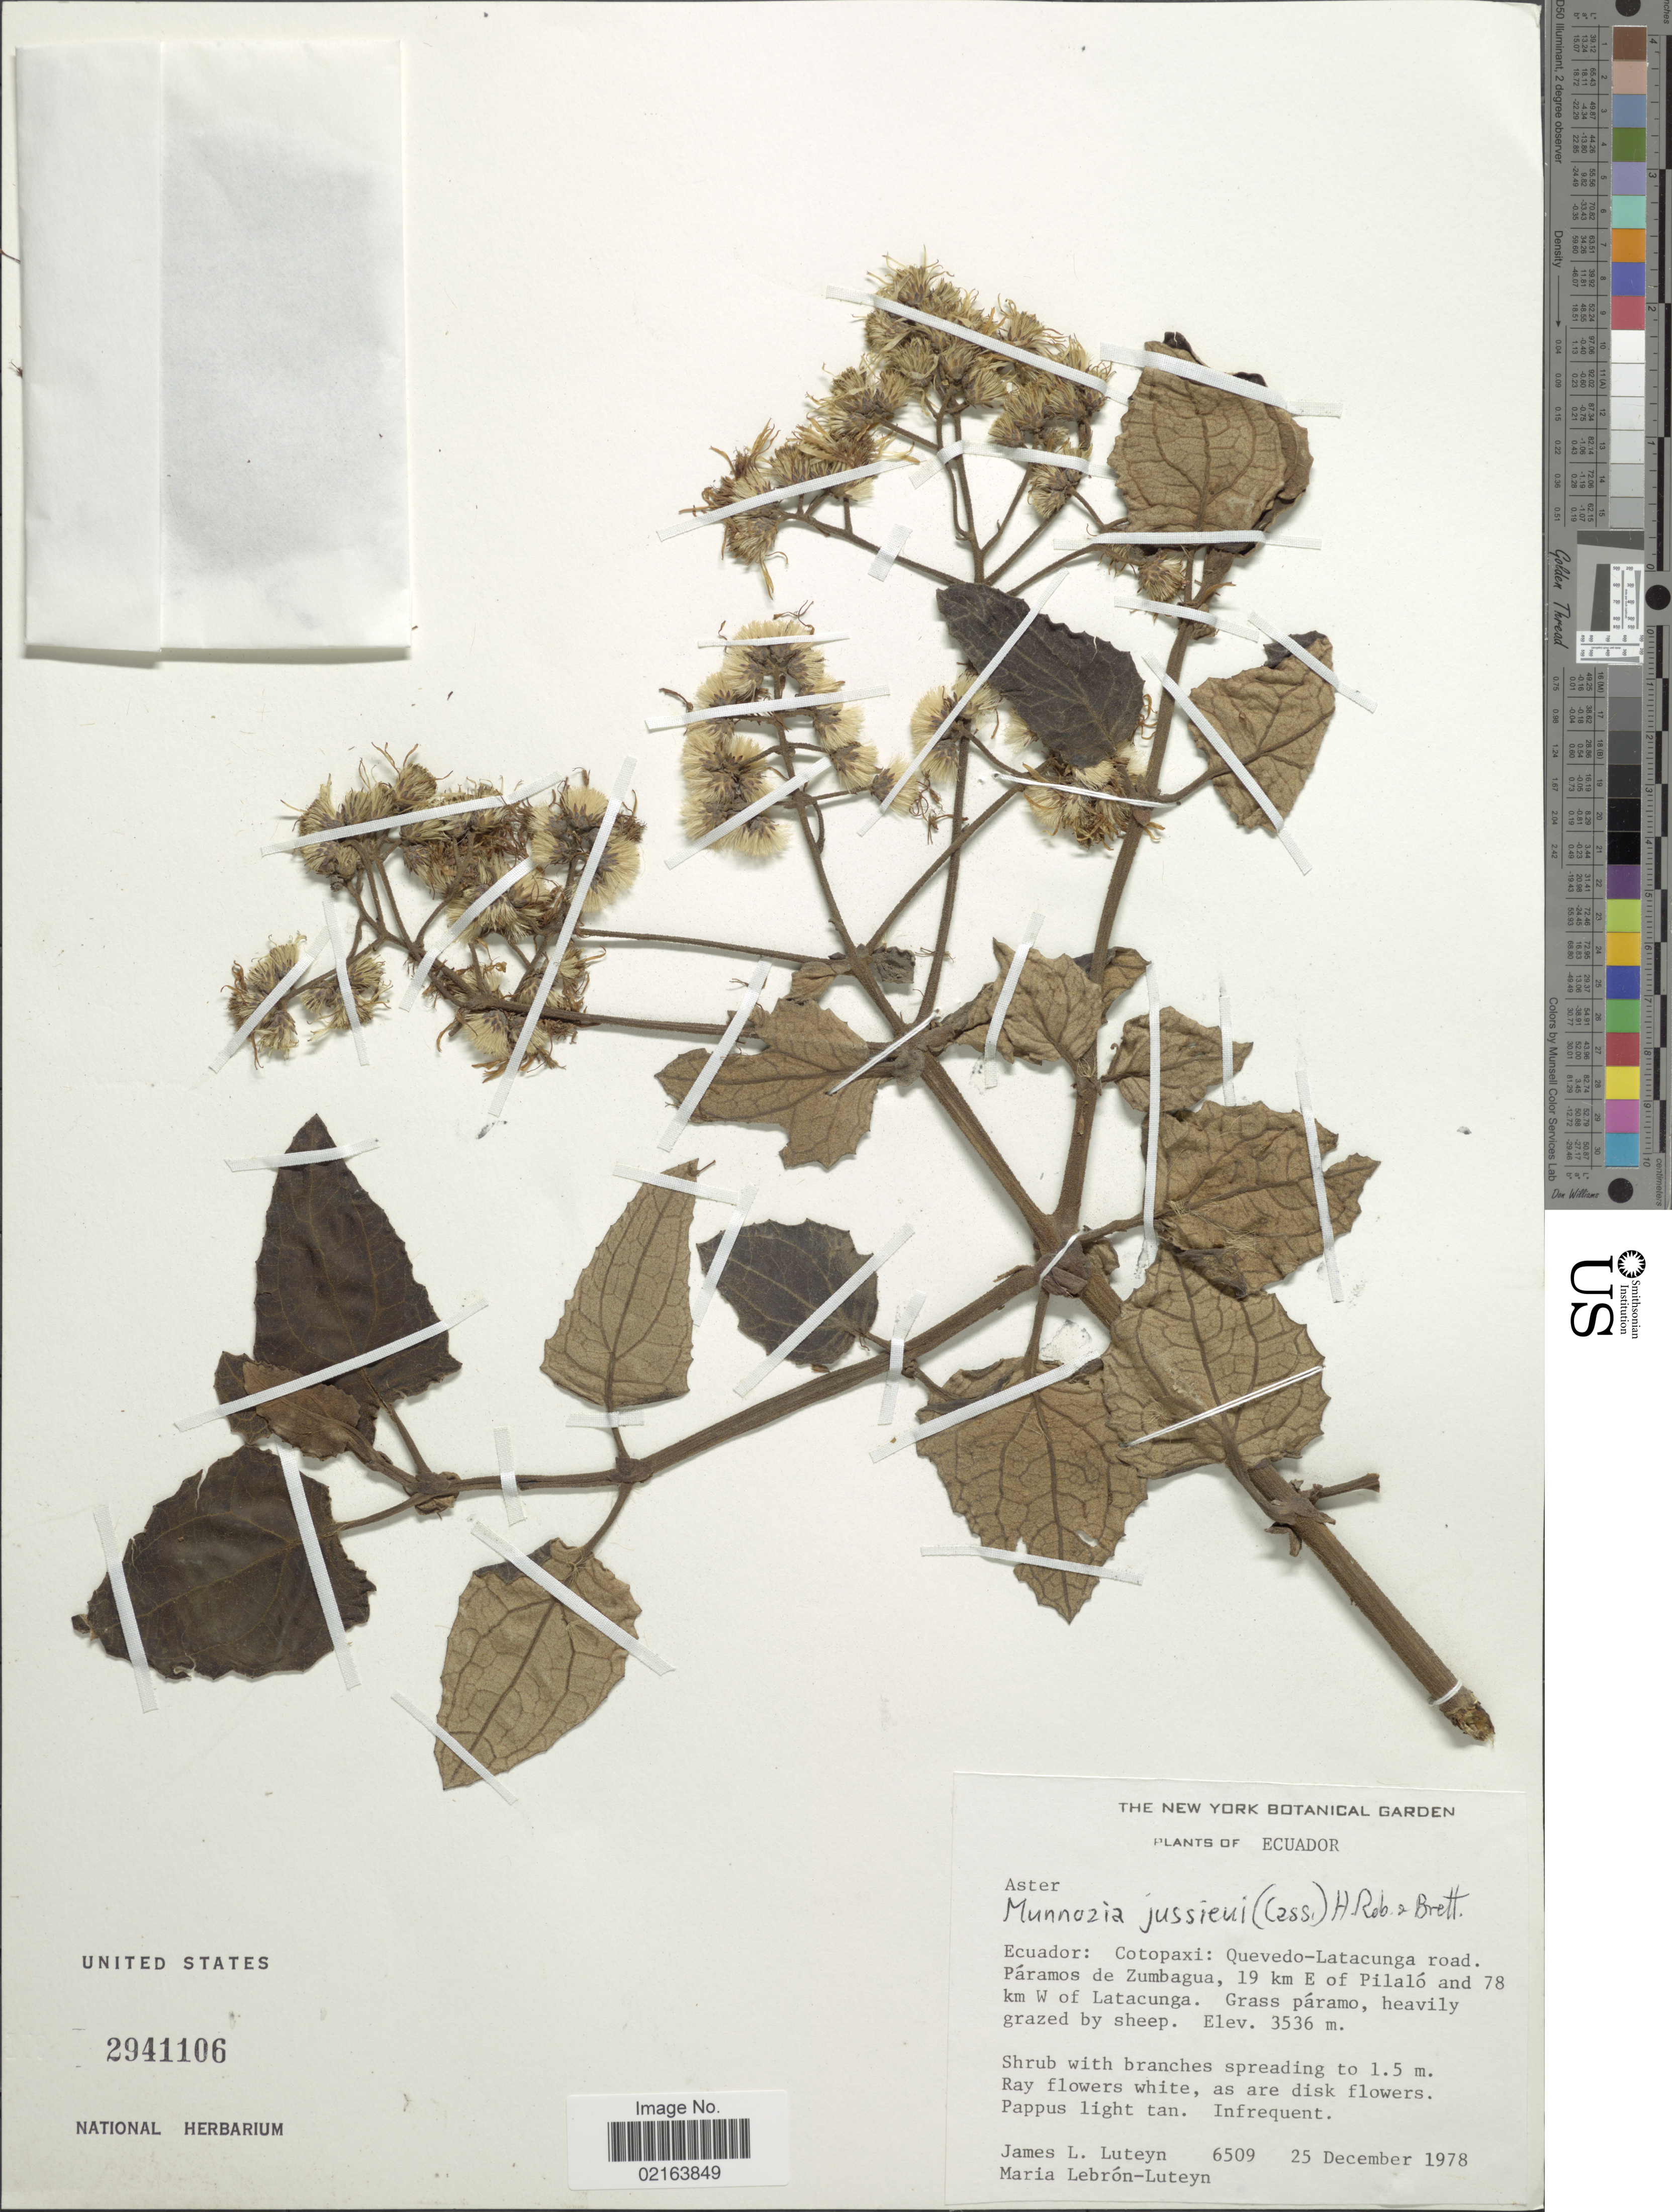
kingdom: Plantae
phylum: Tracheophyta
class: Magnoliopsida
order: Asterales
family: Asteraceae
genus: Munnozia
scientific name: Munnozia jussieui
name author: (Cass.) H. Rob. & Brettell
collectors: J. L. Luteyn & M. L. Lebrón-Luteyn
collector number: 6509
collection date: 1978-12-25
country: Ecuador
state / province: Cotopaxi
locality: Ecuador: Cotopaxi, Quevedo-Latacunga road, Paramos de Zumbagua, 19 km E of Pilalo and 78 km W of Latacunga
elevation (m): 3536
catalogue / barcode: US 2941106